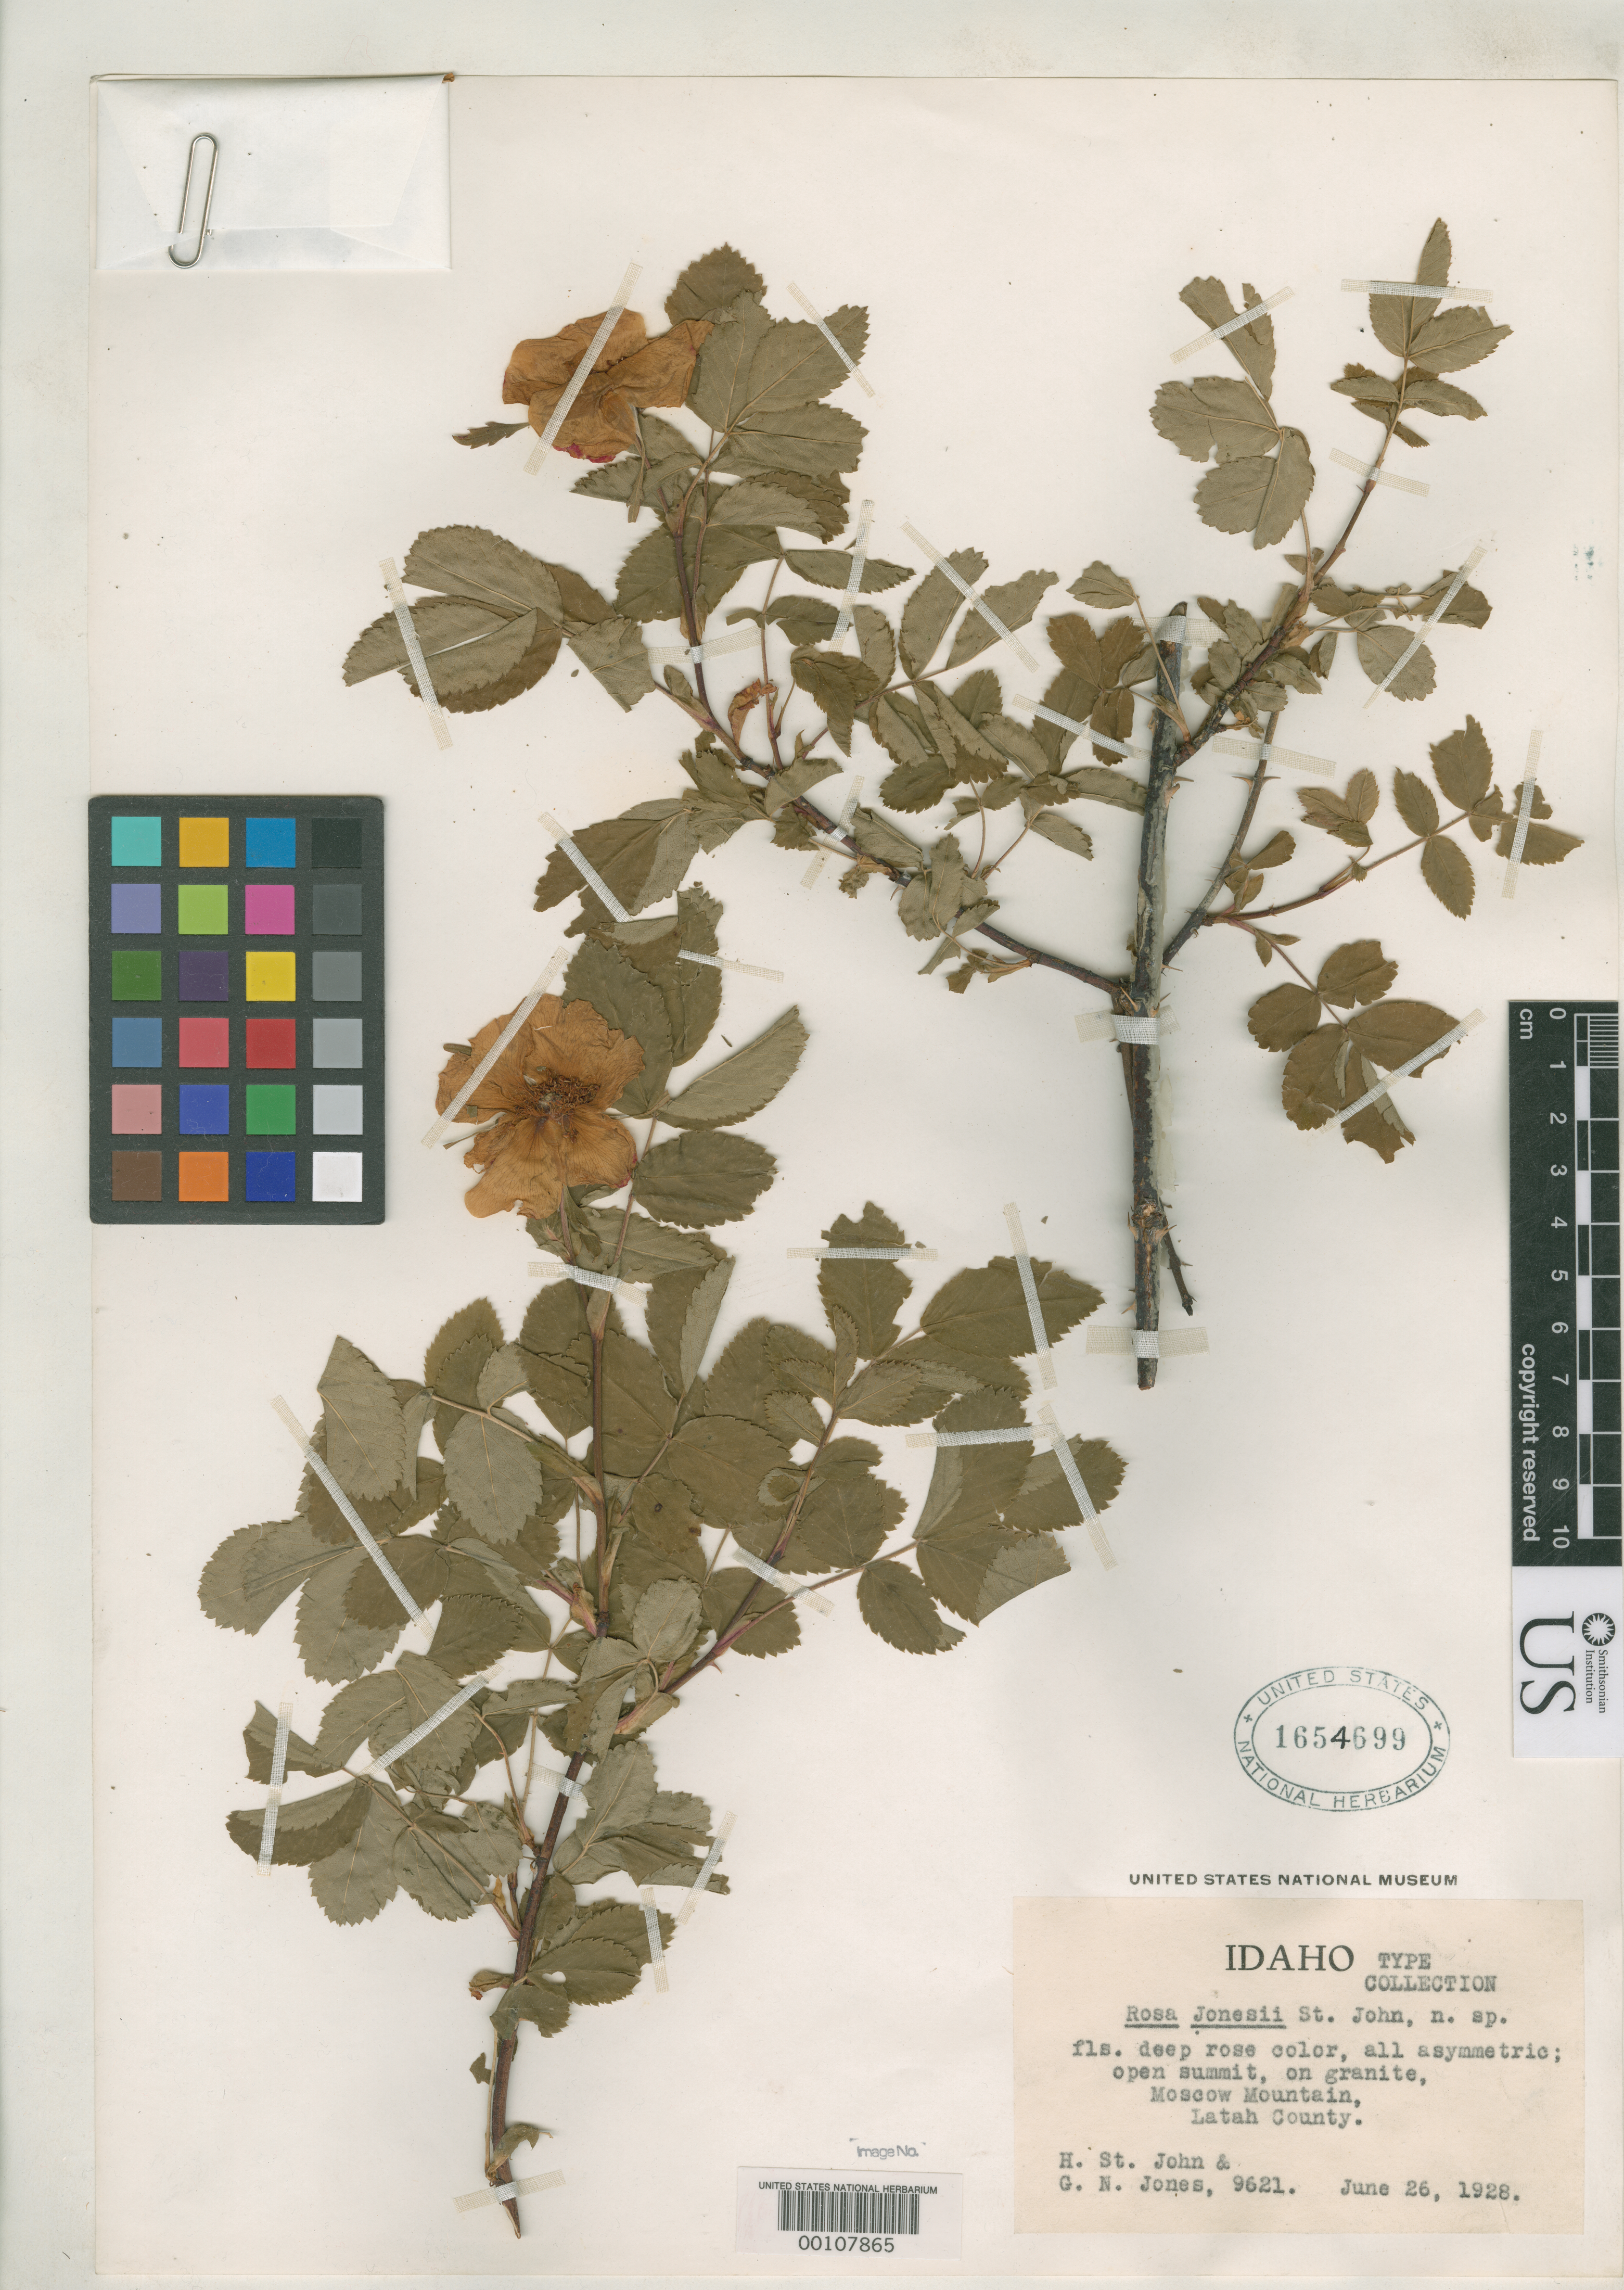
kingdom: Plantae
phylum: Tracheophyta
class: Magnoliopsida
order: Rosales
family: Rosaceae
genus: Rosa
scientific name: Rosa jonesii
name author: H. St. John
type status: Isotype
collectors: H. St. John & G. N. Jones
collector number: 9621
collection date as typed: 26 Jun 1928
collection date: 1928-06-26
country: United States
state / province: Idaho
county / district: Latah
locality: Moscow Mountain.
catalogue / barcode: US 1654699